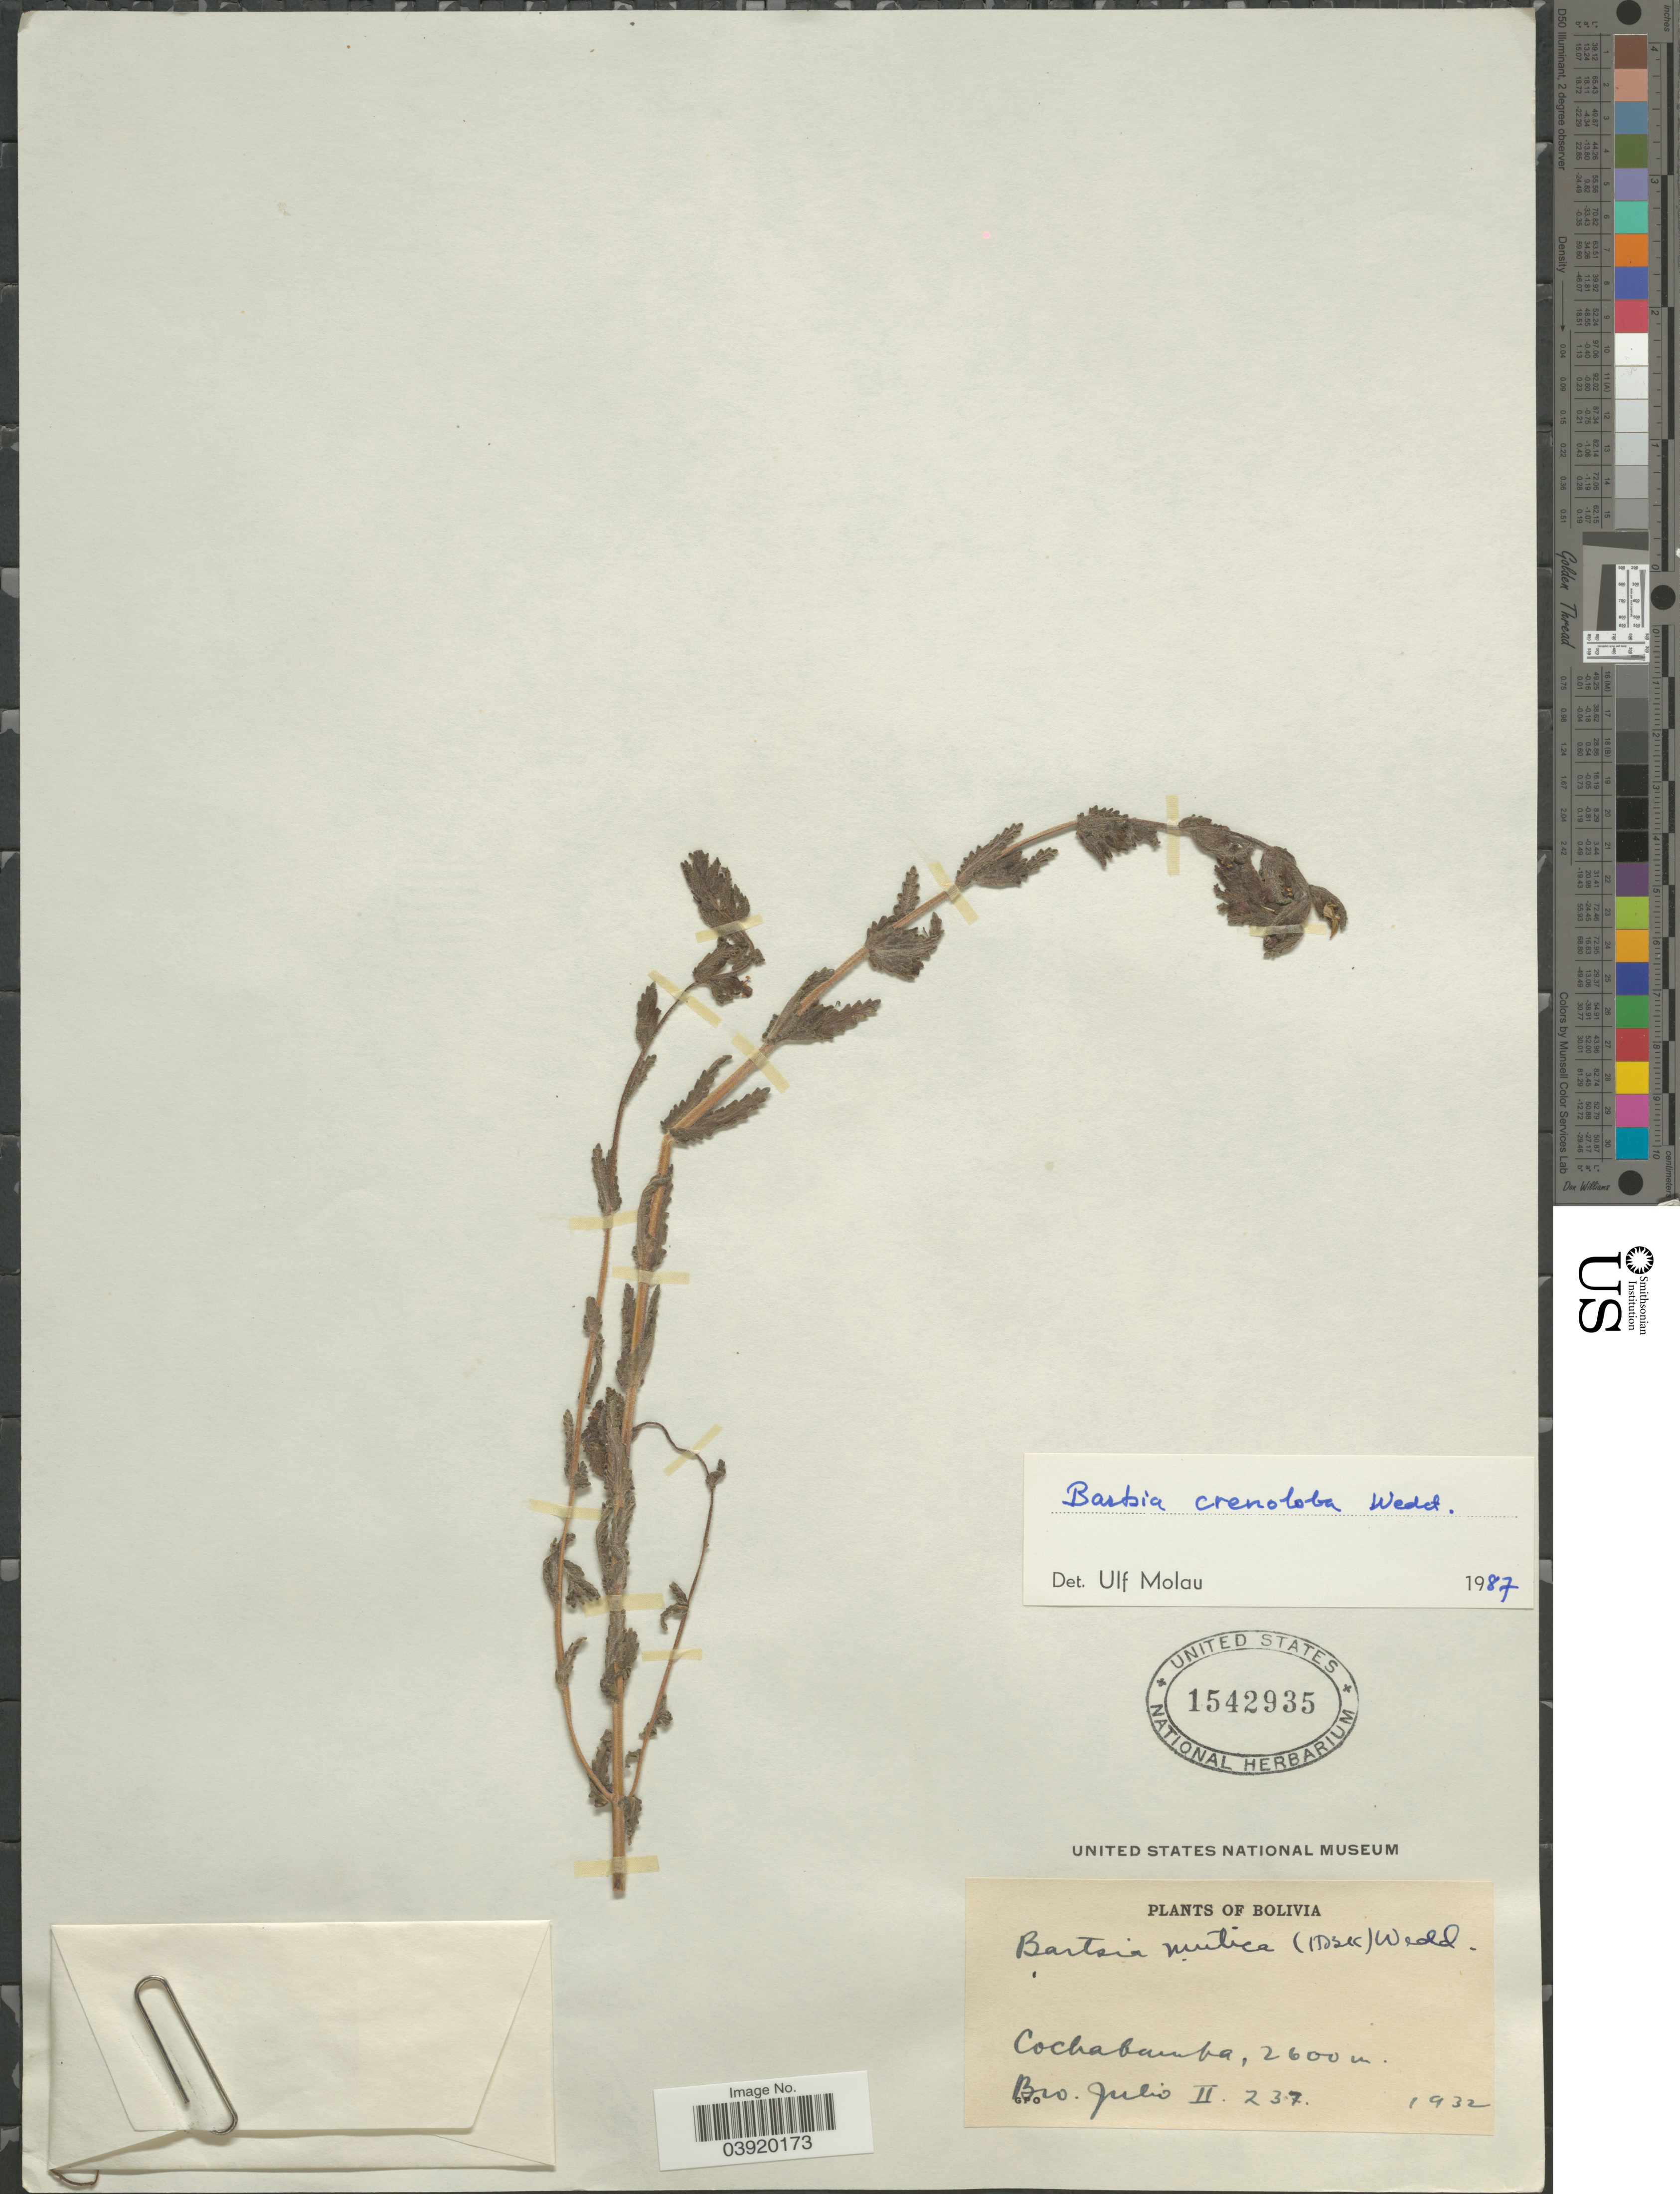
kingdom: Plantae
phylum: Tracheophyta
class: Magnoliopsida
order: Lamiales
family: Orobanchaceae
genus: Bartsia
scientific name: Bartsia crenoloba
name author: Wedd.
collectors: Bro. Julio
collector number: II237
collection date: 1932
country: Bolivia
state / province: Cochabamba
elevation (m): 2600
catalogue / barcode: US 1542935